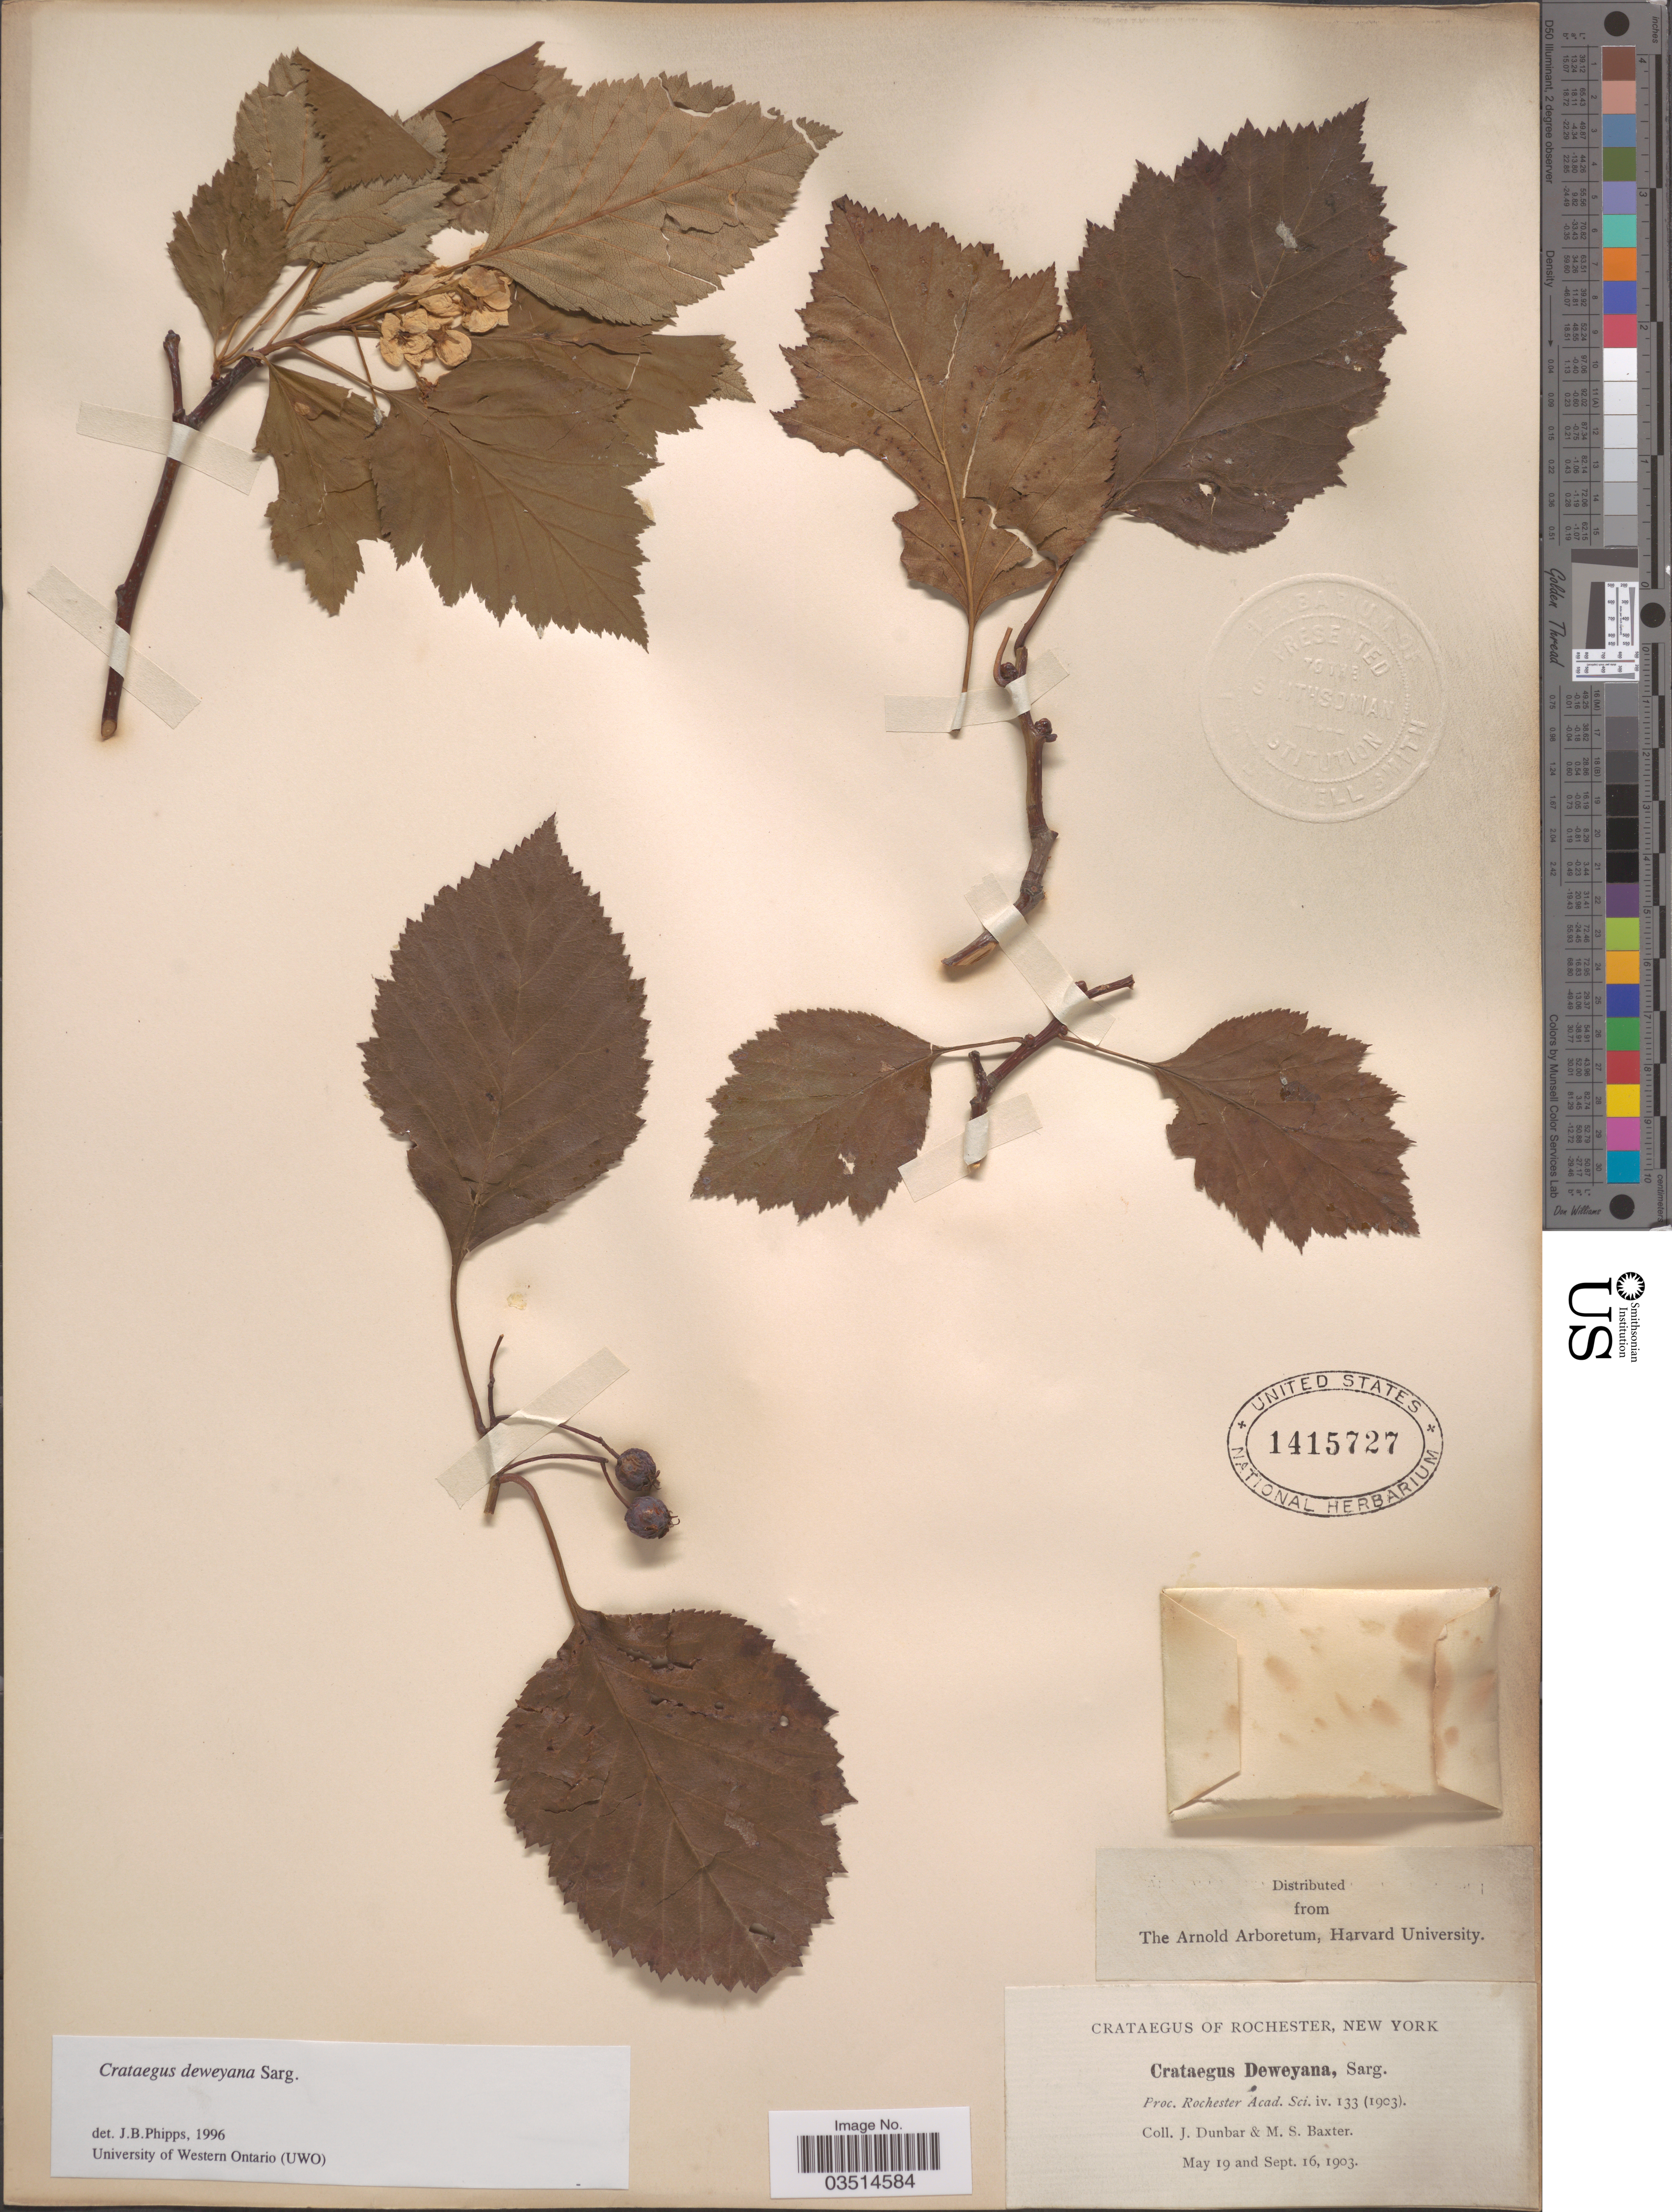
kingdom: Plantae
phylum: Tracheophyta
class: Magnoliopsida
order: Rosales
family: Rosaceae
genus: Crataegus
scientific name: Crataegus deweyana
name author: Sarg.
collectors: J. Dunbar & M. Baxter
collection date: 1903-05-19/1903-09-16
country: United States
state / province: New York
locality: Rochester.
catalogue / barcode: US 1415727